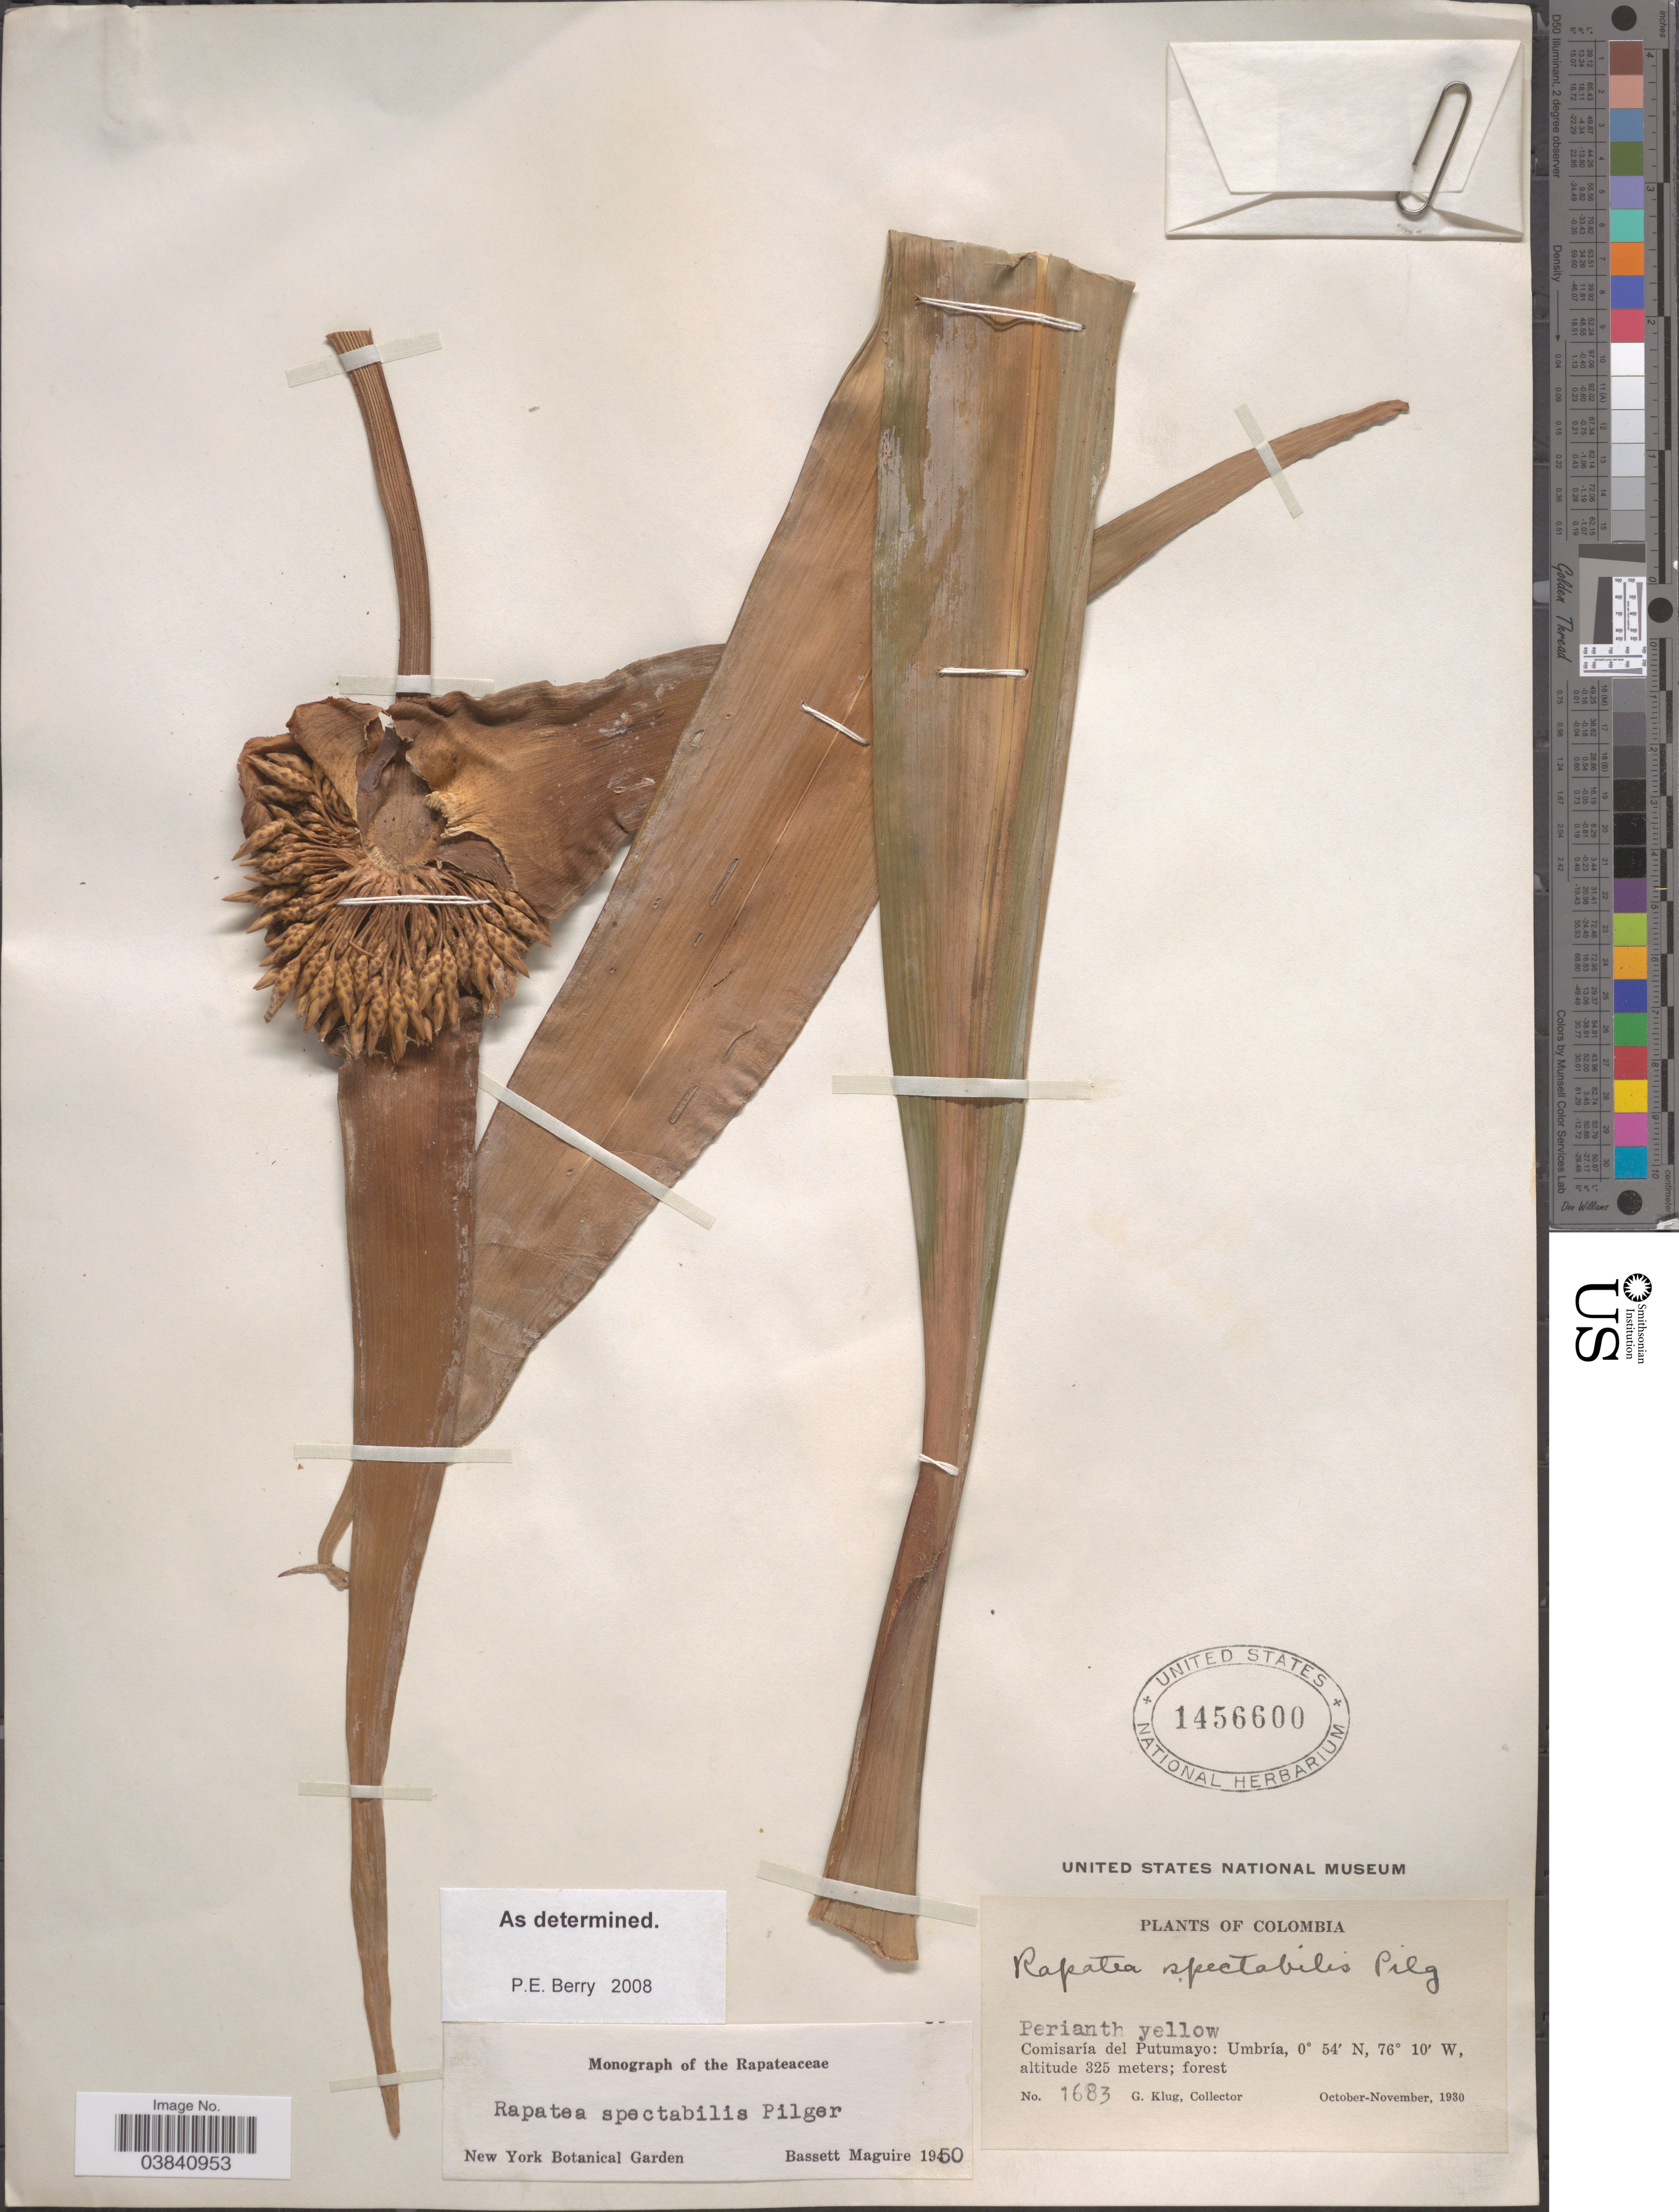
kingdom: Plantae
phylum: Tracheophyta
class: Liliopsida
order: Poales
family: Rapateaceae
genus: Rapatea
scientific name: Rapatea spectabilis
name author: Pilg.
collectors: G. Klug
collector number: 1683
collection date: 1930-10/1930-11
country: Colombia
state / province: Putumayo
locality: Comisaría del Putumayo: Umbría.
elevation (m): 325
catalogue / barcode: US 1456600